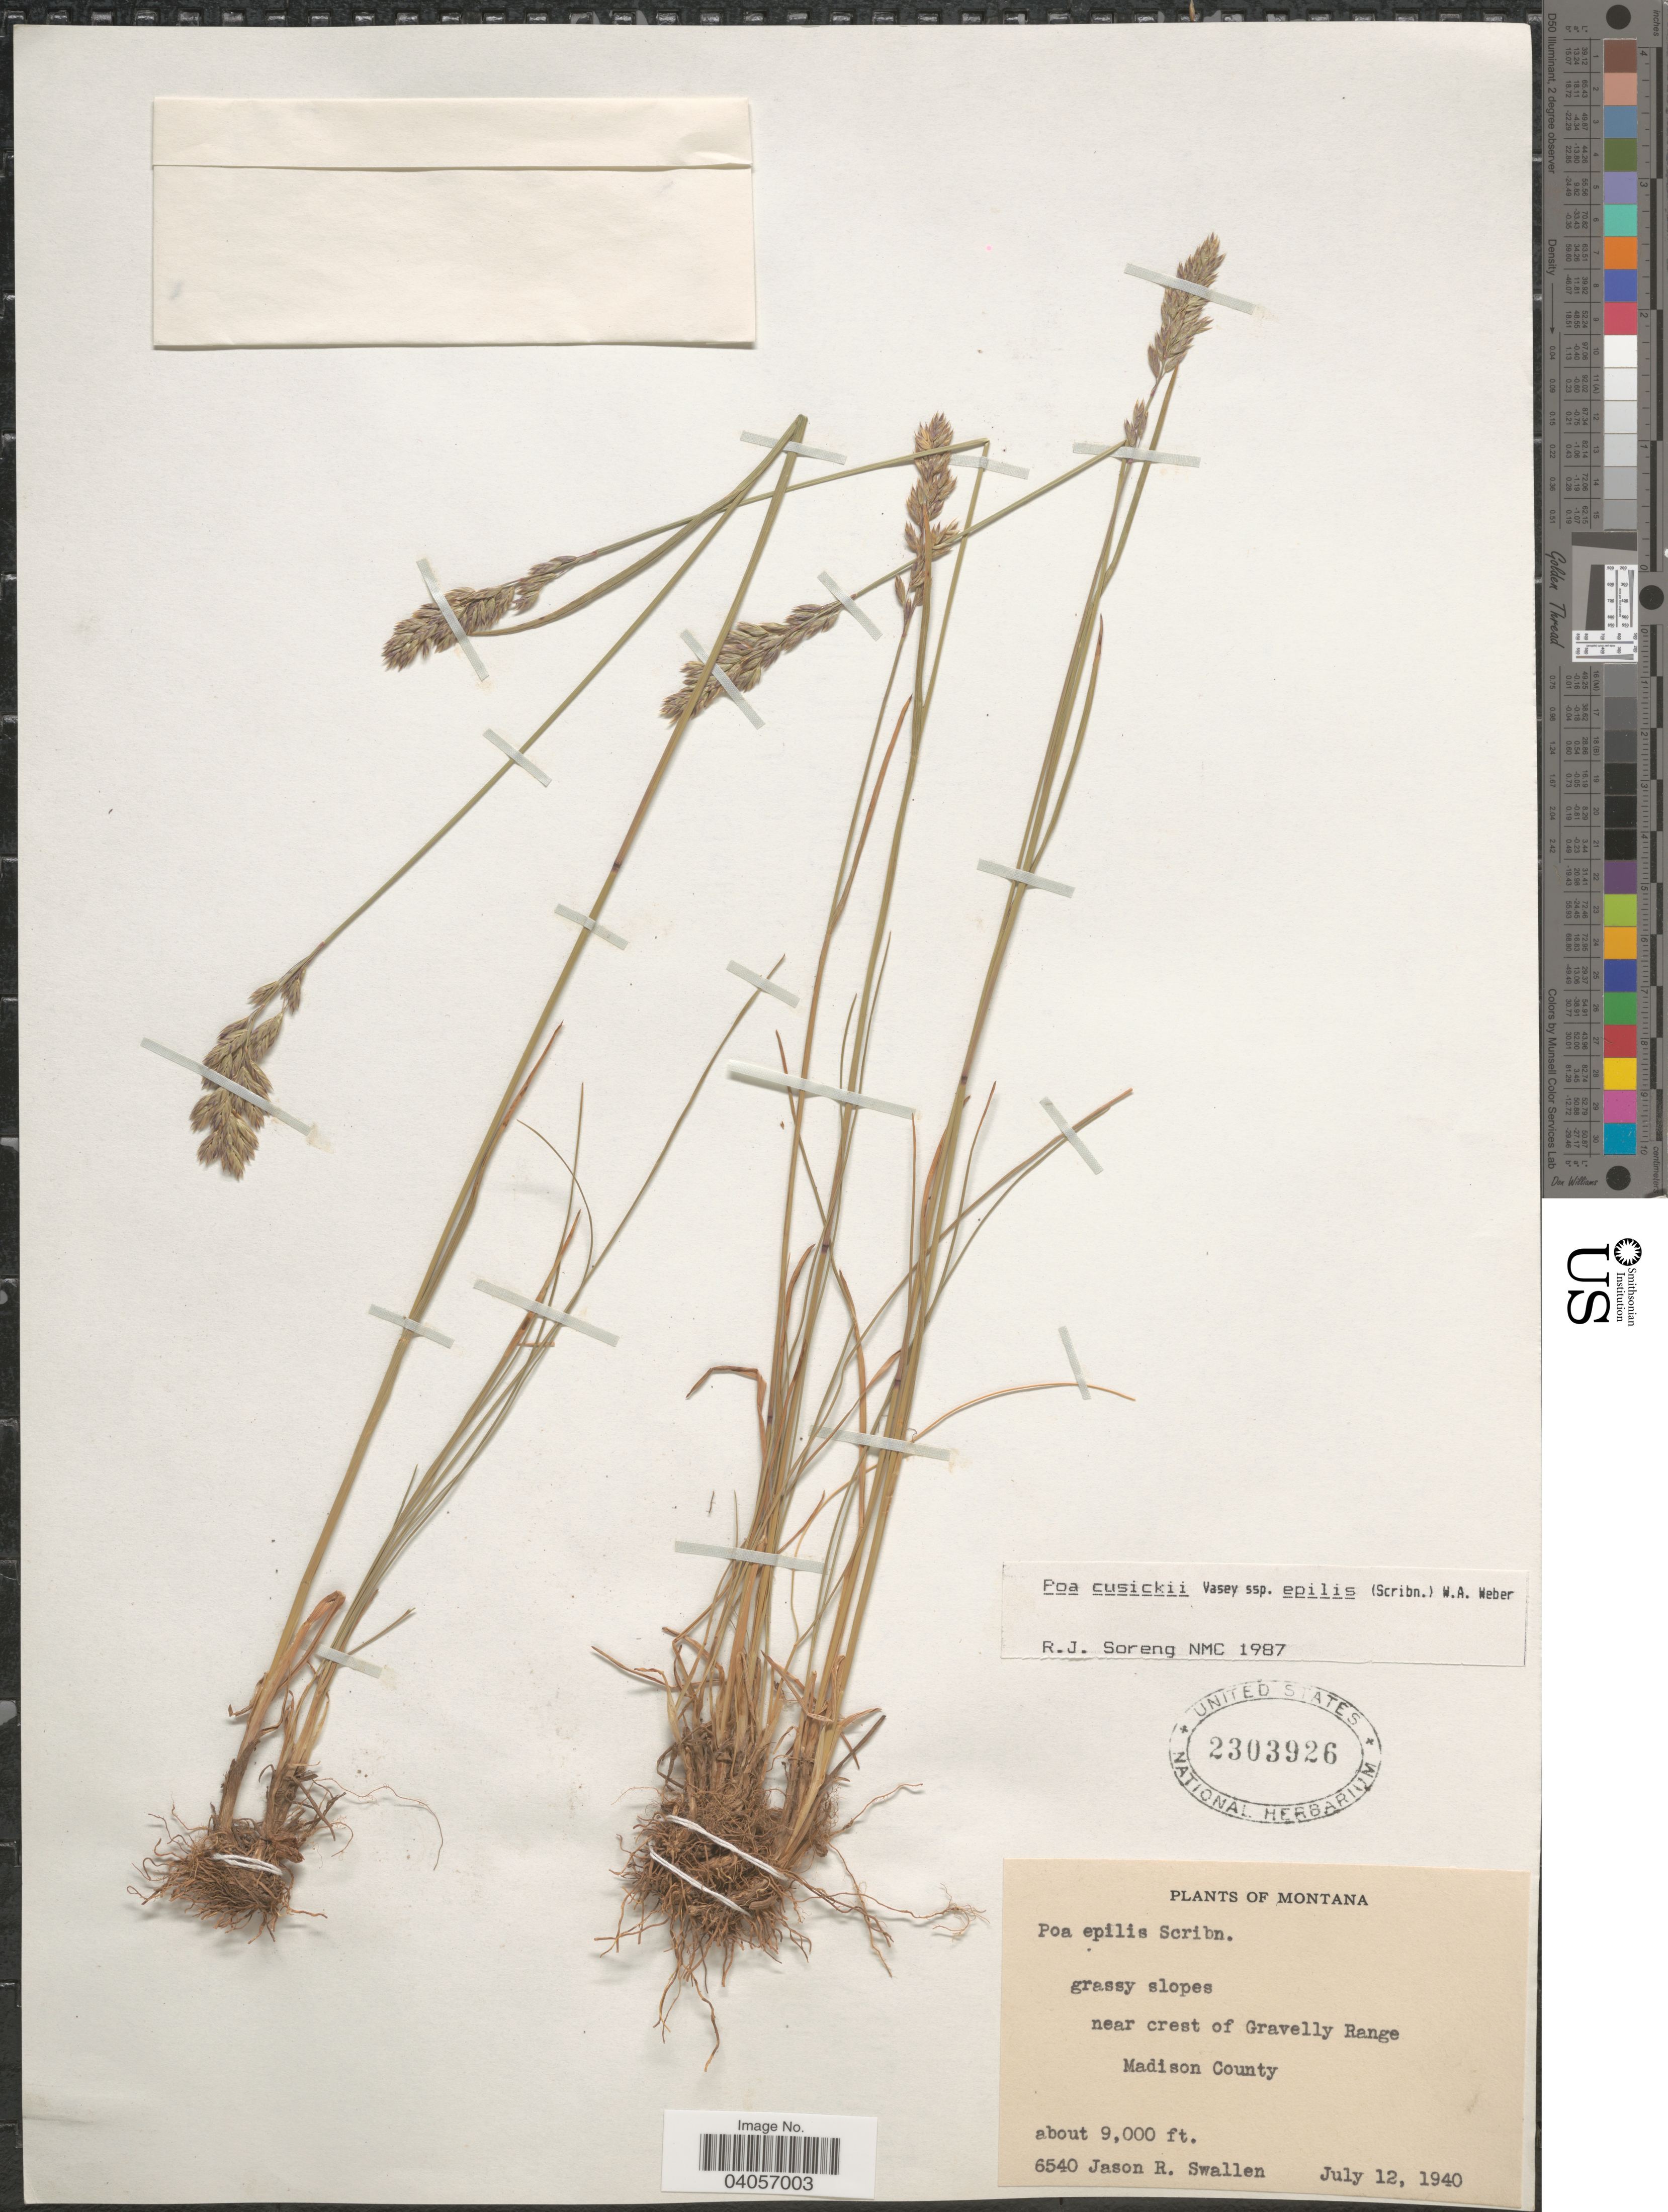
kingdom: Plantae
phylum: Tracheophyta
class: Liliopsida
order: Poales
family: Poaceae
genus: Poa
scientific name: Poa cusickii subsp. epilis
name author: (Scribn.) W.A. Weber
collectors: J. R. Swallen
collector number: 6540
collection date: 1940-07-12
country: United States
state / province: Montana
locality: Grassy slopes near crest of Gravelly Range Madison County.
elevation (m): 2743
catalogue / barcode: US 2303926